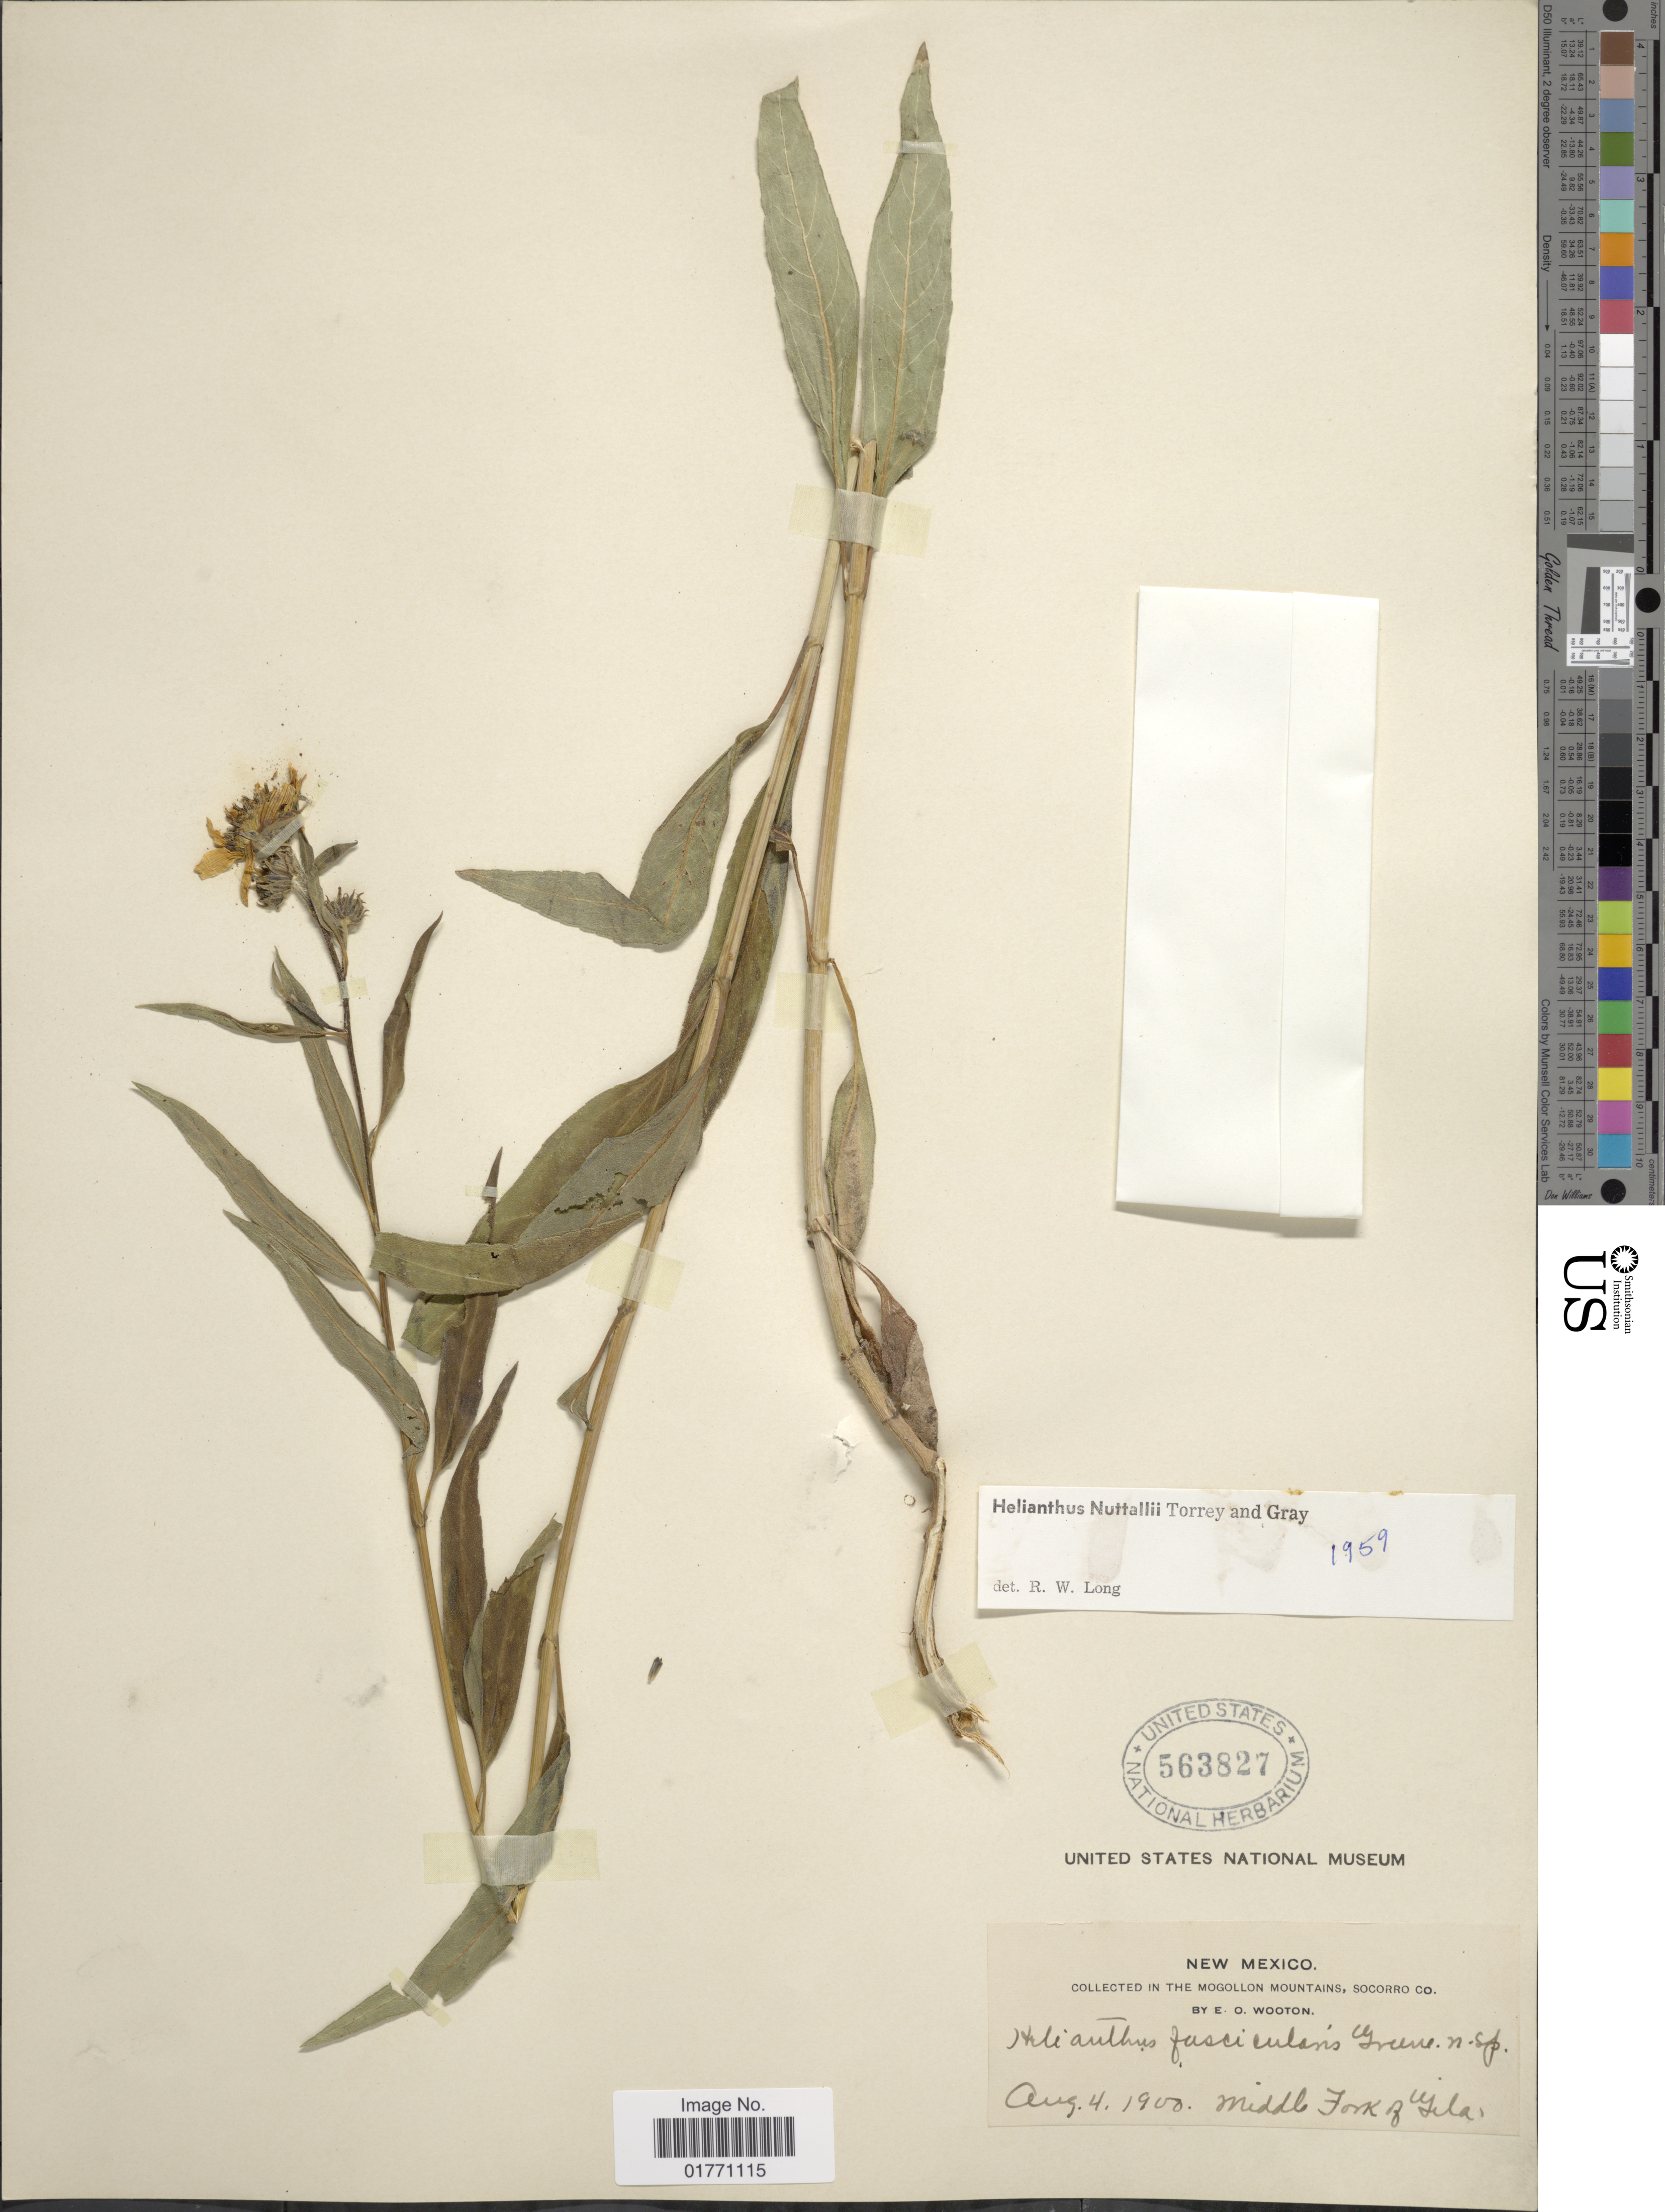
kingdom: Plantae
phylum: Tracheophyta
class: Magnoliopsida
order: Asterales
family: Asteraceae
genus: Helianthus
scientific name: Helianthus nuttallii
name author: Torr. & A. Gray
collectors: E. O. Wooton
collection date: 1900-08-04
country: United States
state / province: New Mexico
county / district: Socorro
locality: In the Mogollon Mountains, Middle Fork of Gila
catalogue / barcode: US 563827